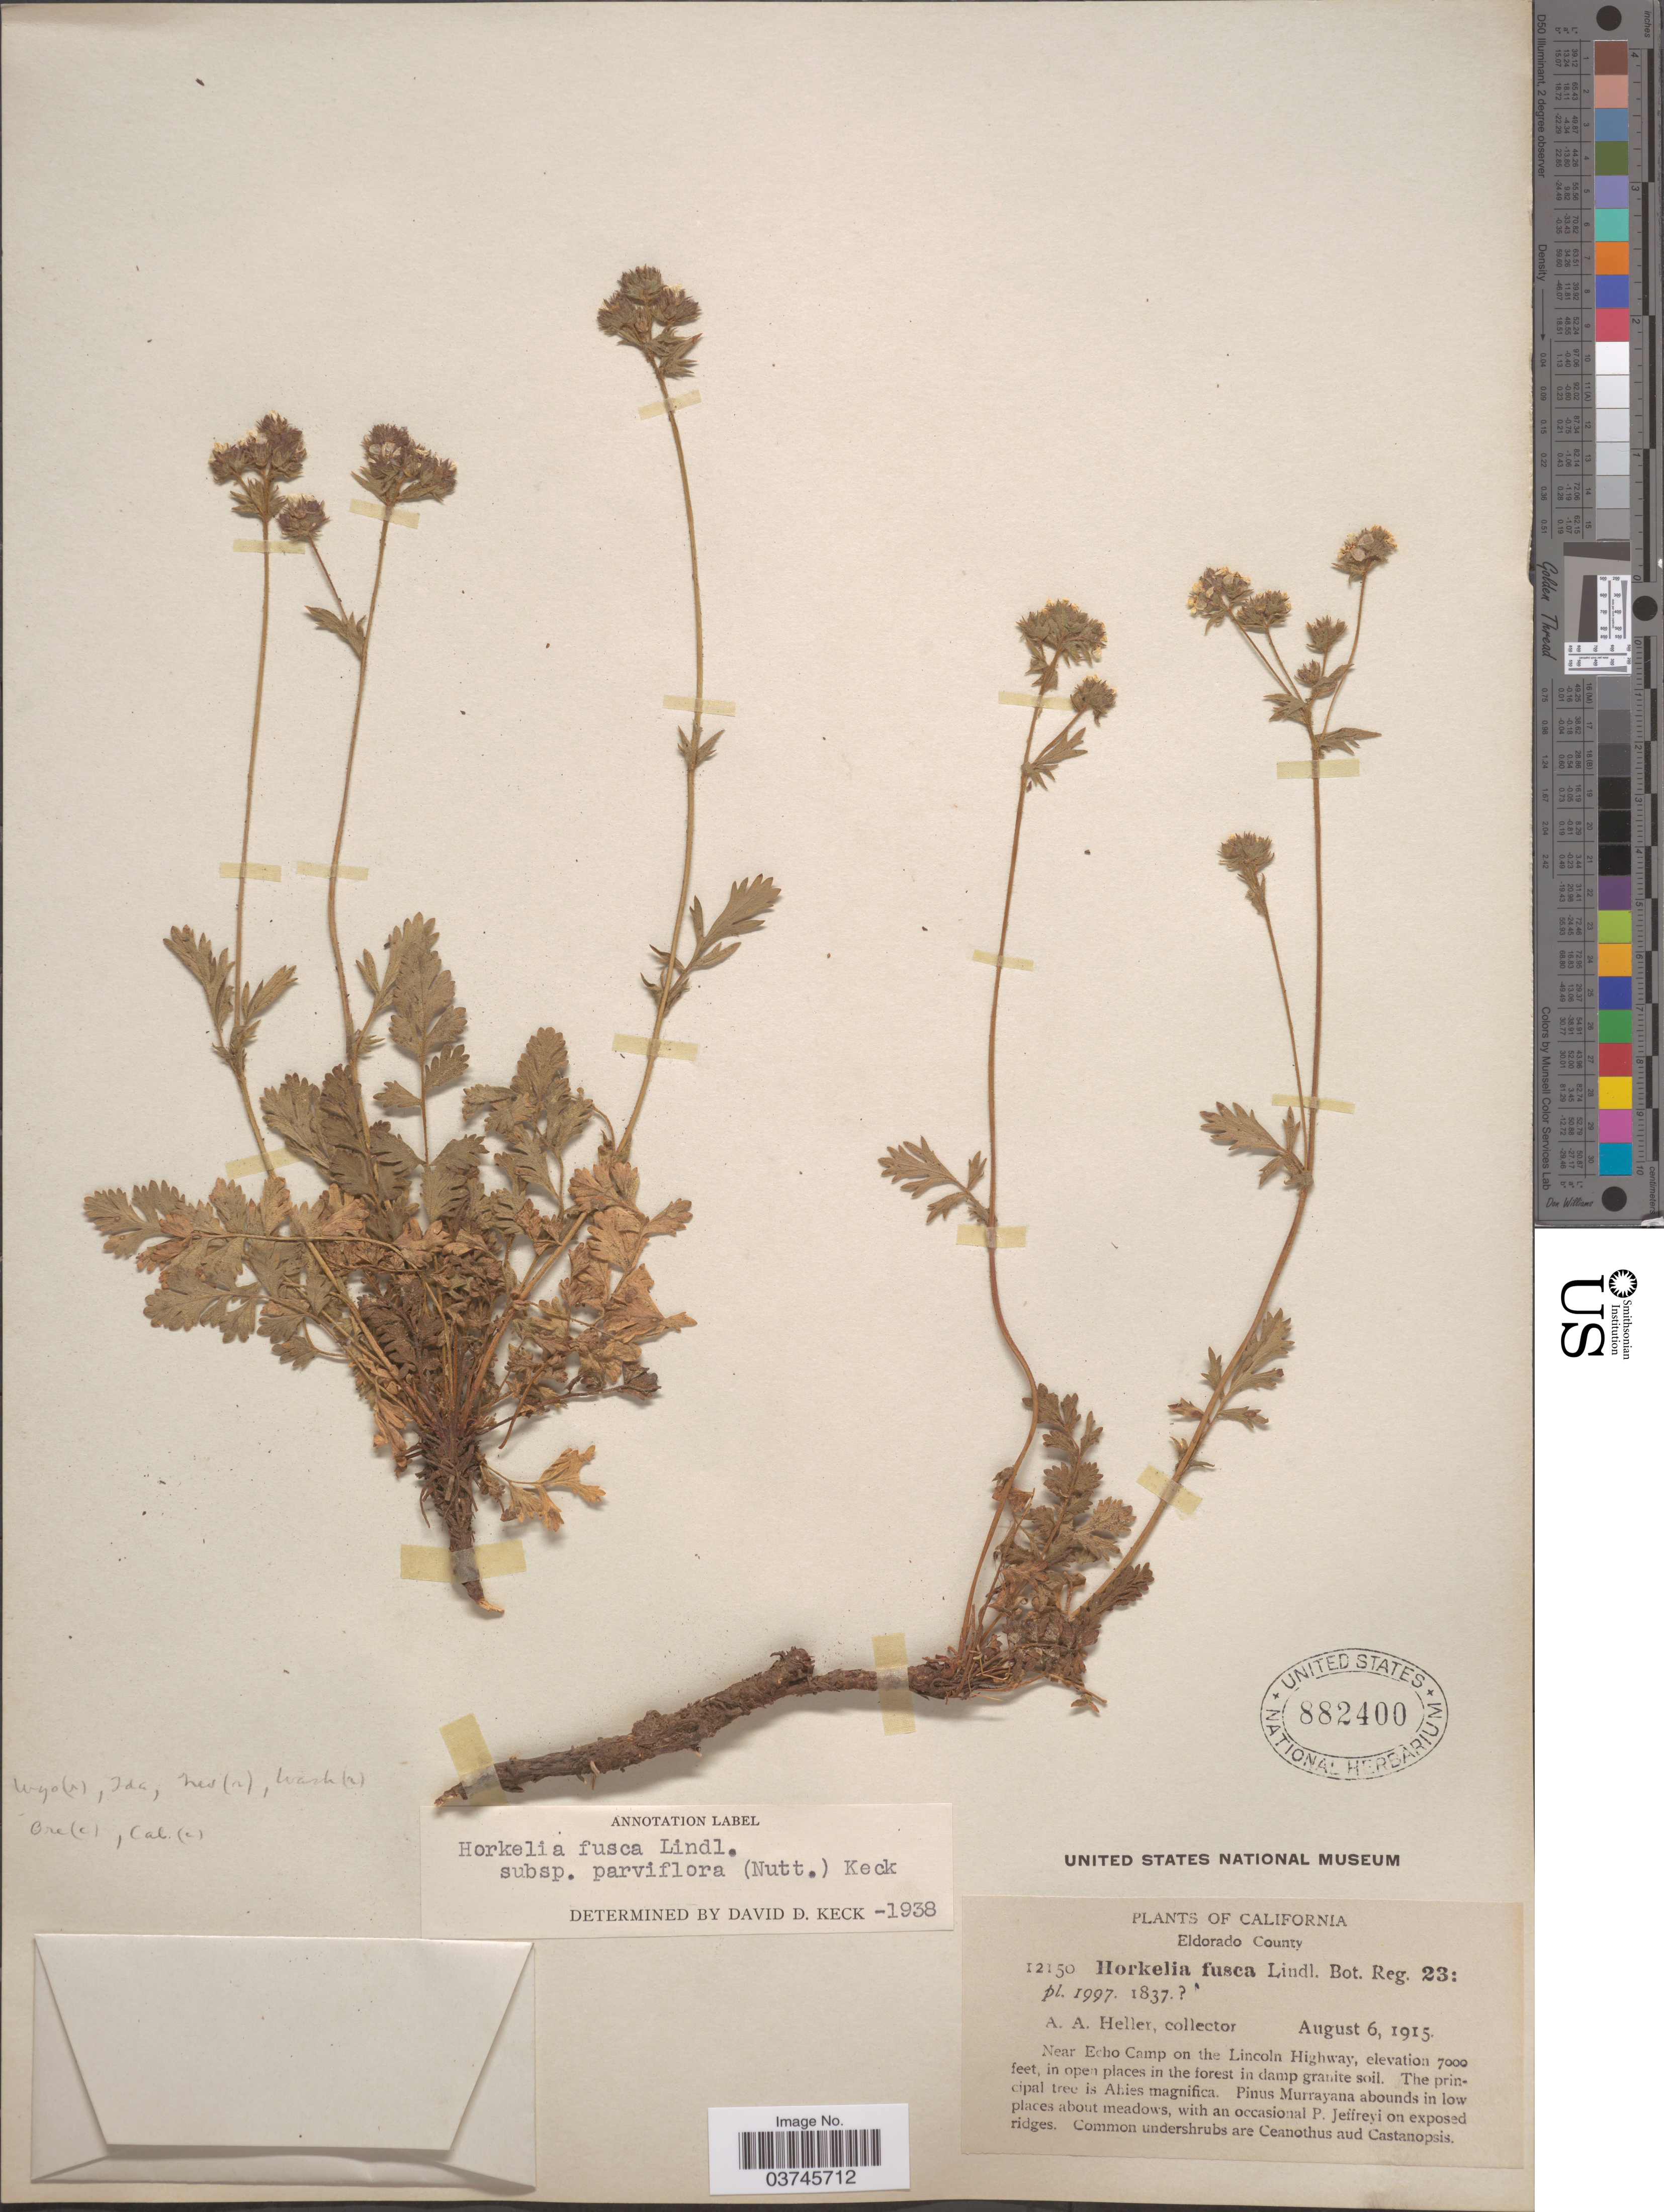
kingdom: Plantae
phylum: Tracheophyta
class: Magnoliopsida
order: Rosales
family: Rosaceae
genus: Potentilla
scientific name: Potentilla douglasii var. parviflora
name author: (Nutt. ex Hook. & Arn.) J.T. Howell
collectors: A. A. Heller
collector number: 12150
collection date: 1915-08-06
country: United States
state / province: California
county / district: El Dorado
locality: Eldorado County. Near Echo Camp on the Lincoln Highway.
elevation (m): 2134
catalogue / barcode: US 882400